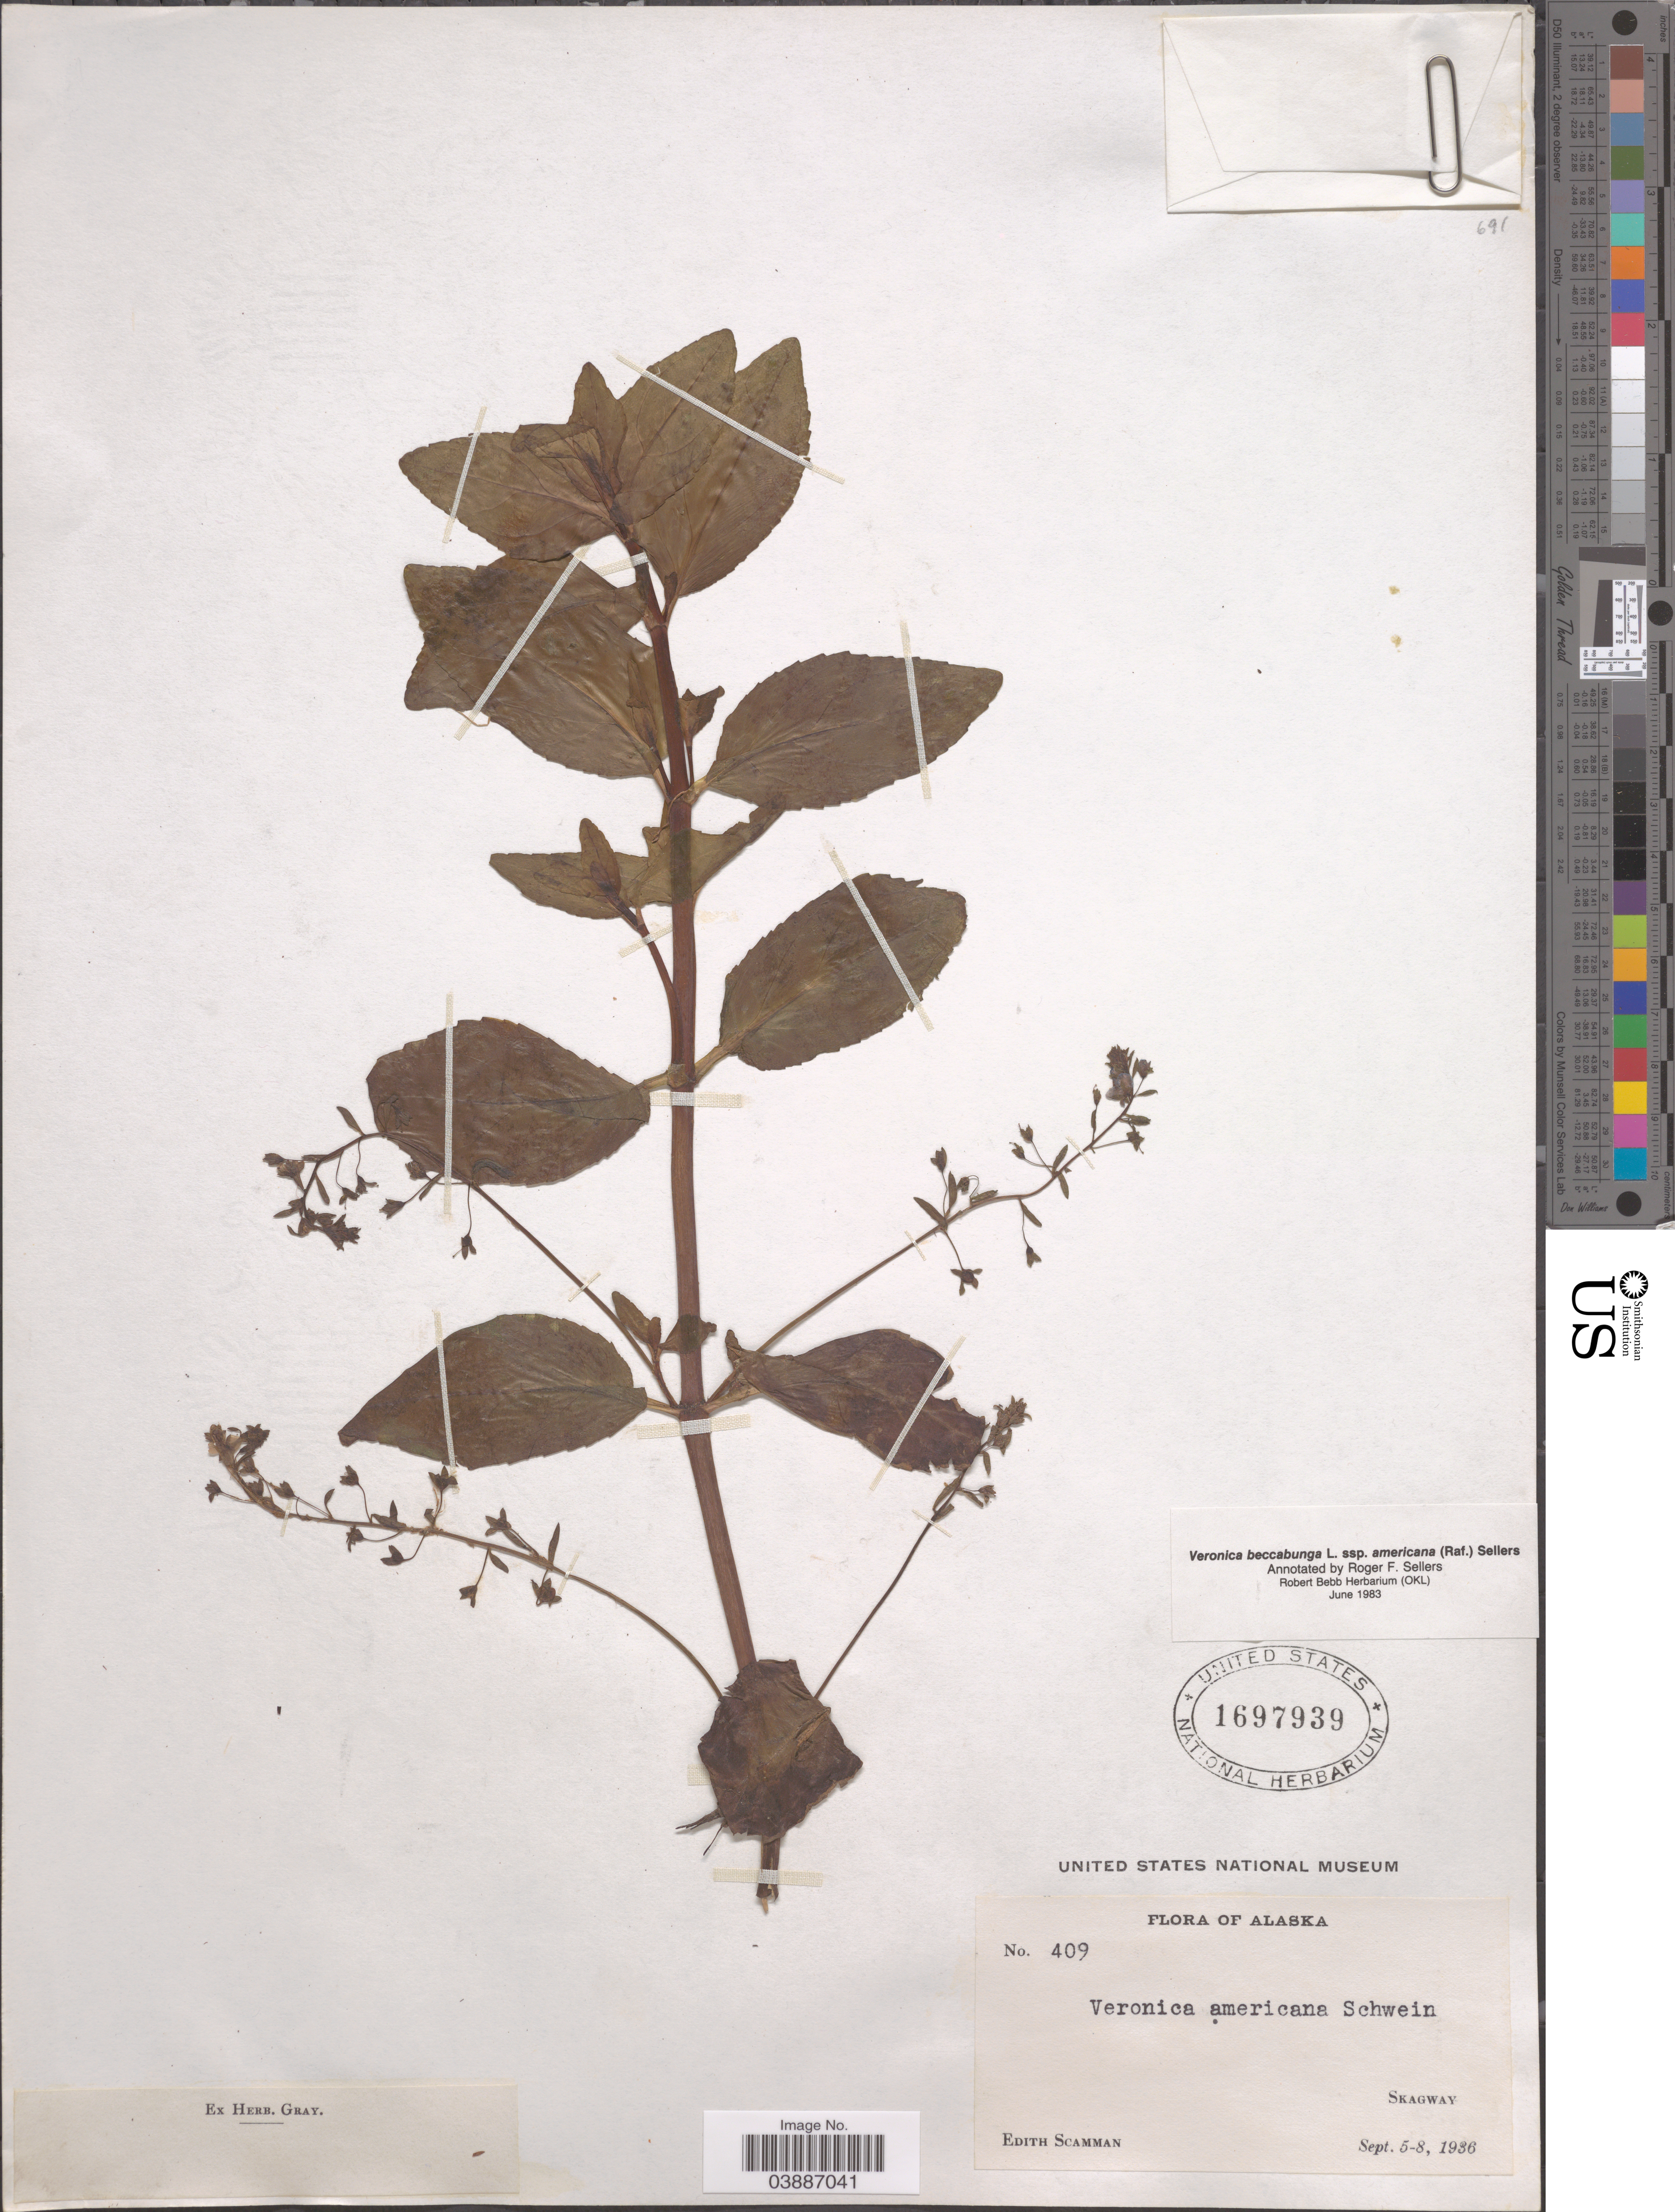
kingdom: Plantae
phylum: Tracheophyta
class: Magnoliopsida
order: Lamiales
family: Plantaginaceae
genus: Veronica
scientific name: Veronica beccabunga subsp. americana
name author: Raf.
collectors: E. Scamman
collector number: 409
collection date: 1936-09-05/1936-09-08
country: United States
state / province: Alaska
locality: Skagway.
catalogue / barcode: US 1697939